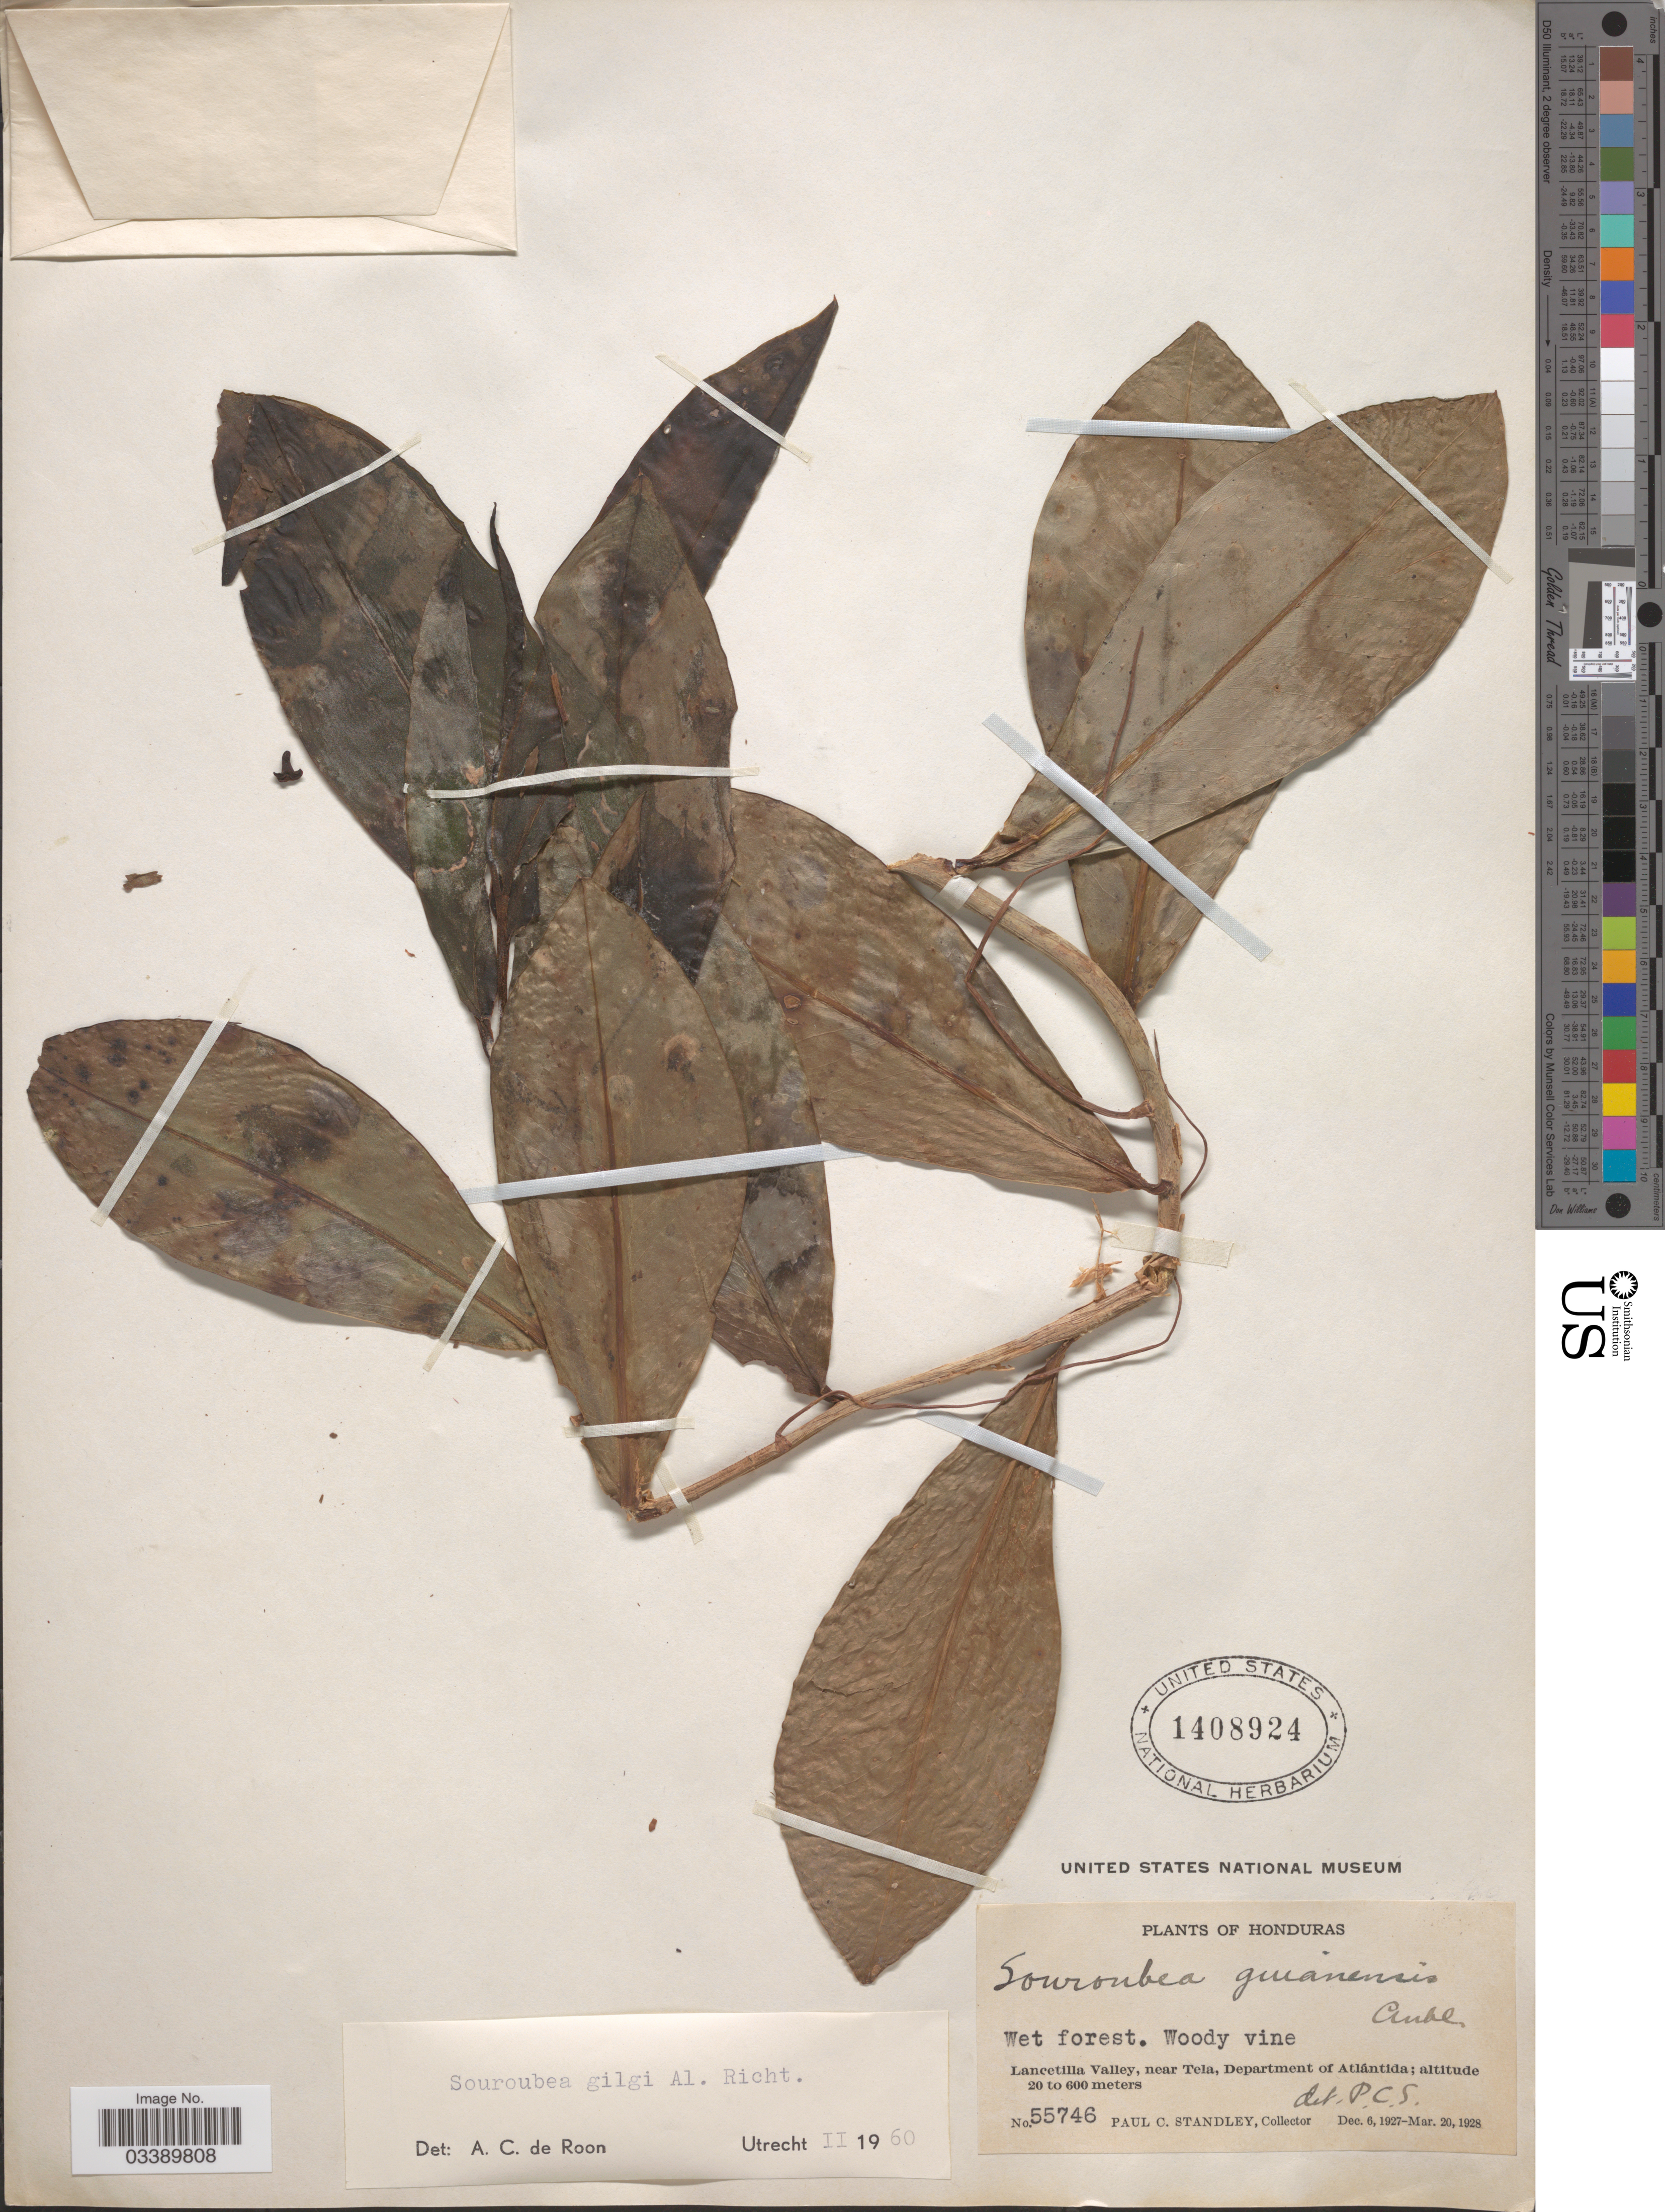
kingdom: Plantae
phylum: Tracheophyta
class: Magnoliopsida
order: Ericales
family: Marcgraviaceae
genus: Souroubea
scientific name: Souroubea gilgii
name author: V.A. Richt.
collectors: P. C. Standley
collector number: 55746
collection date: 1927-12-06/1928-03-20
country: Honduras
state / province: Atlántida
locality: Lancetilla Valley, near Tela, Department of Atlántida.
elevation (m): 20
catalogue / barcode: US 1408924